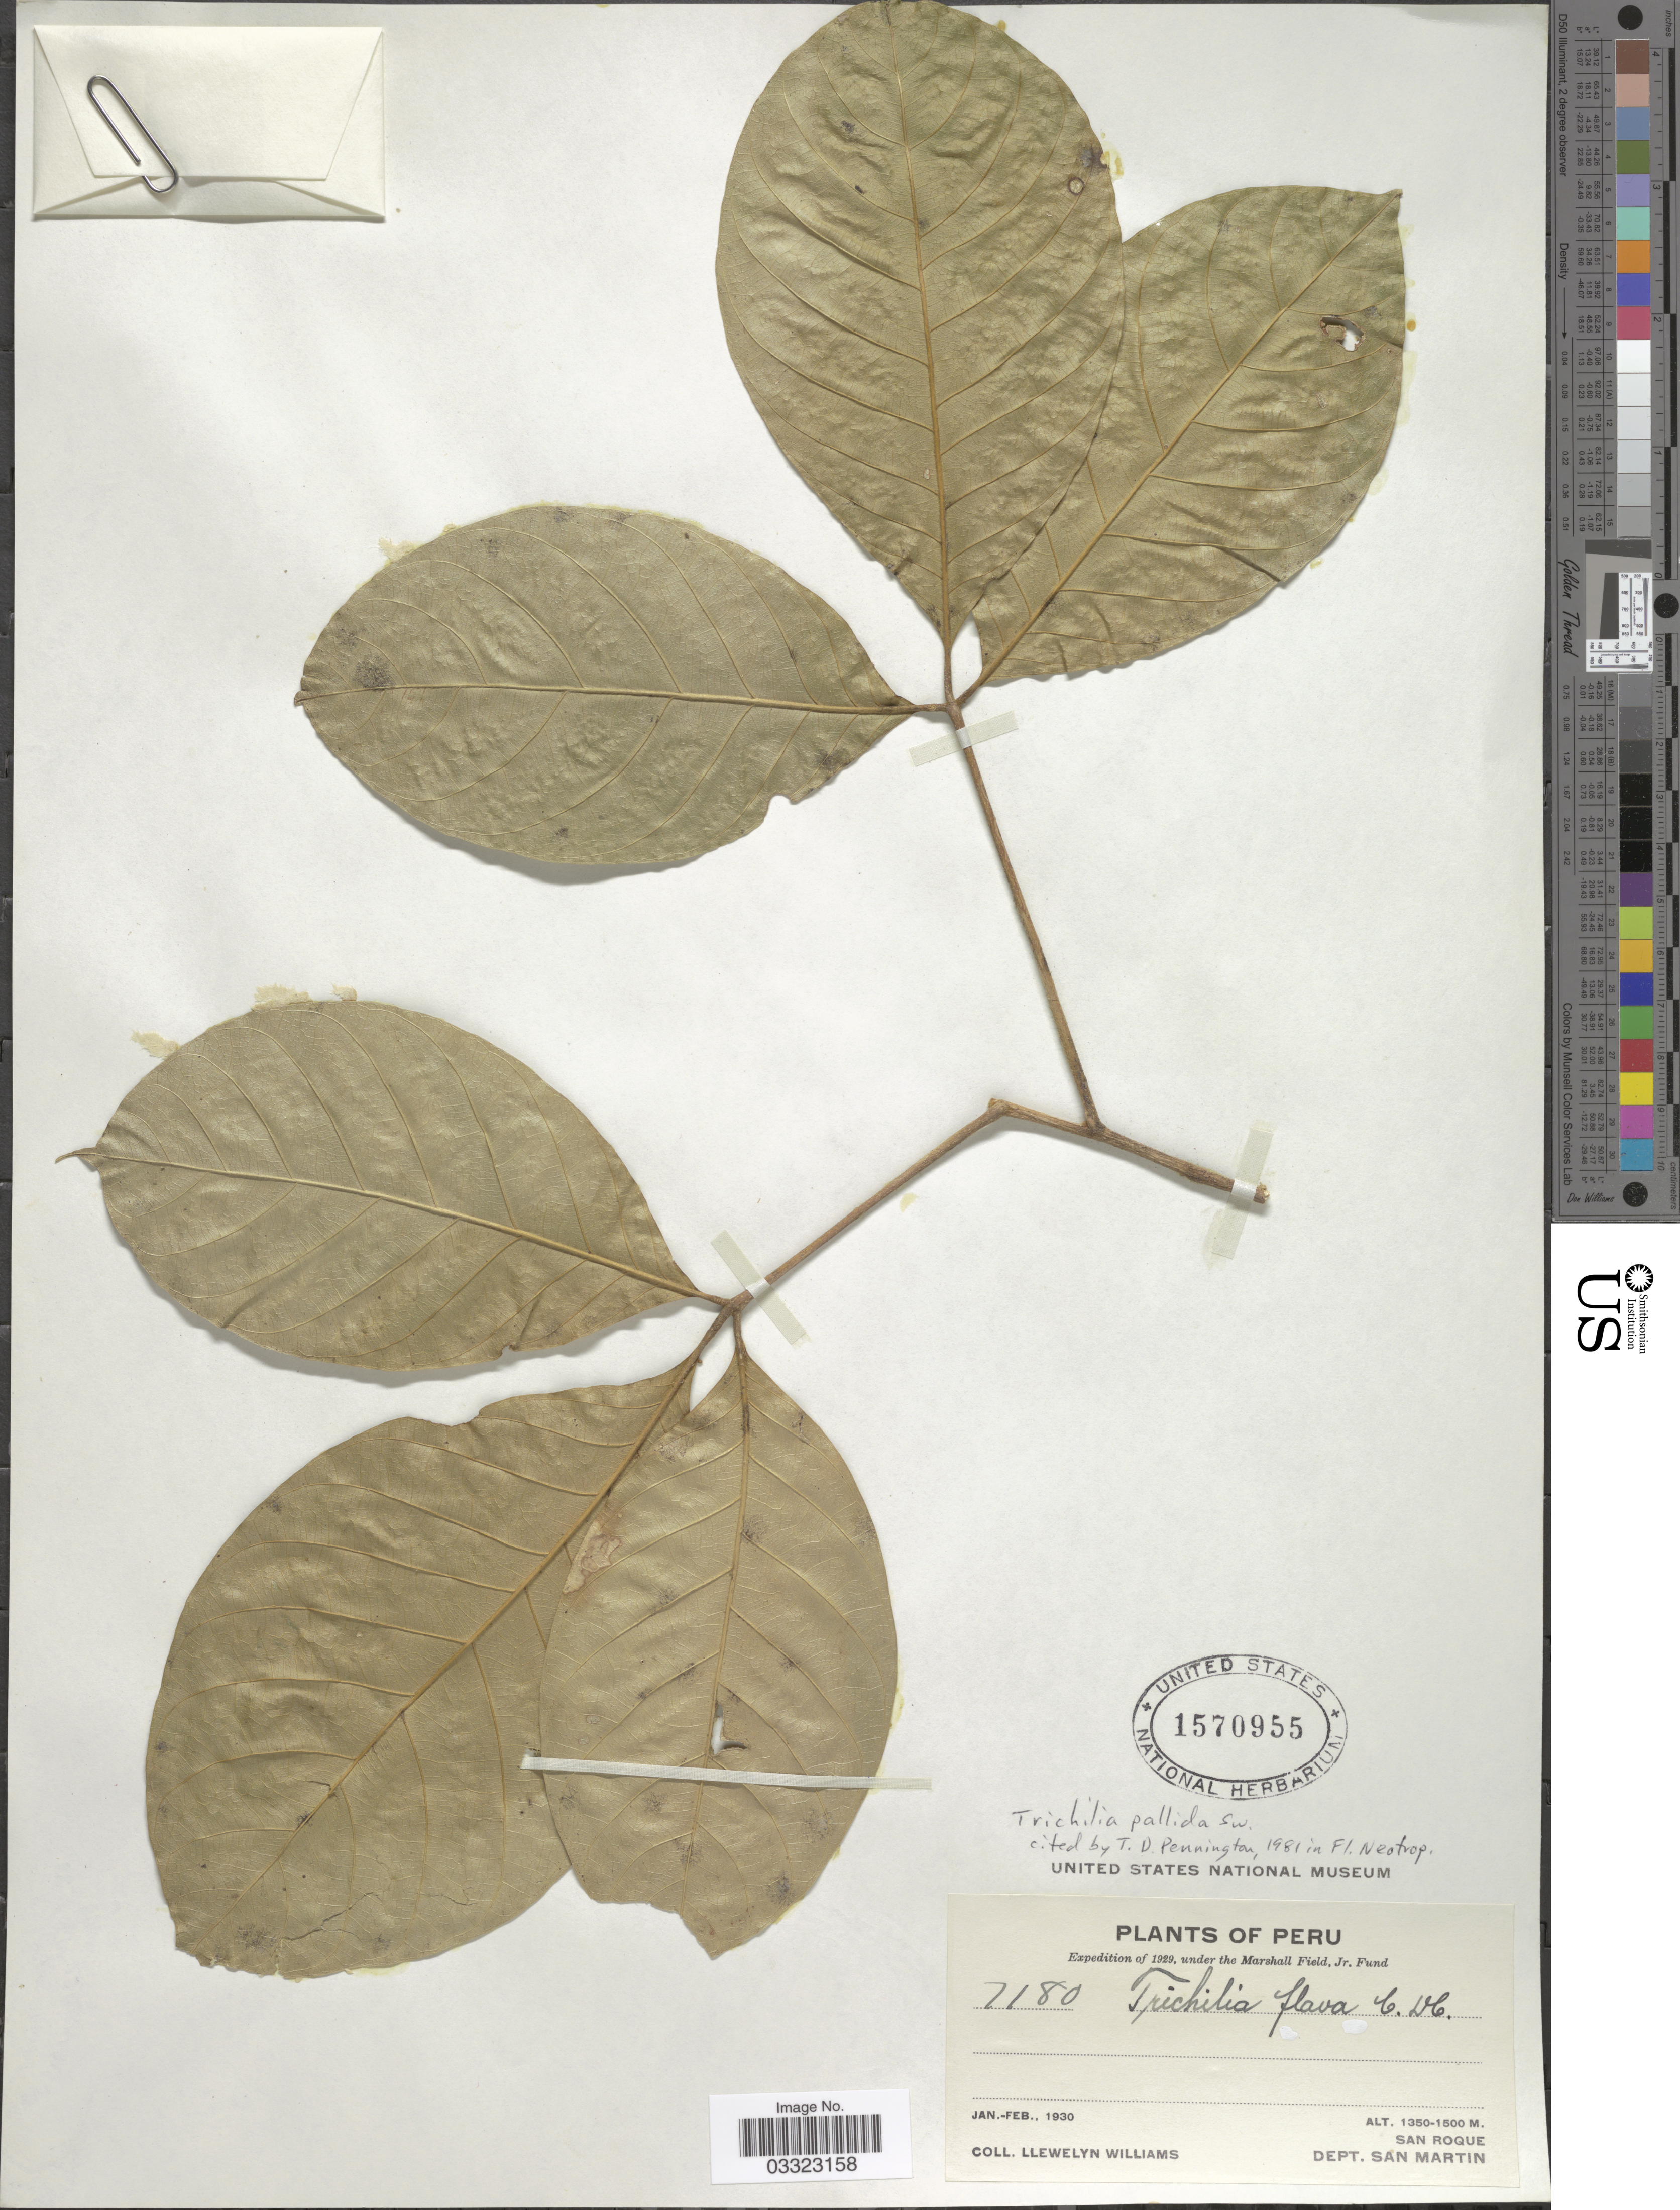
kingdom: Plantae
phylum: Tracheophyta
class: Magnoliopsida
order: Sapindales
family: Meliaceae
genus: Trichilia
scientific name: Trichilia pallida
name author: Sw.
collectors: Ll. Williams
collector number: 7180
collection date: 1930-01/1930-02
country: Peru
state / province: San Martín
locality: San Roque. Dept. San Martin.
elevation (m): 1350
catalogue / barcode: US 1570955